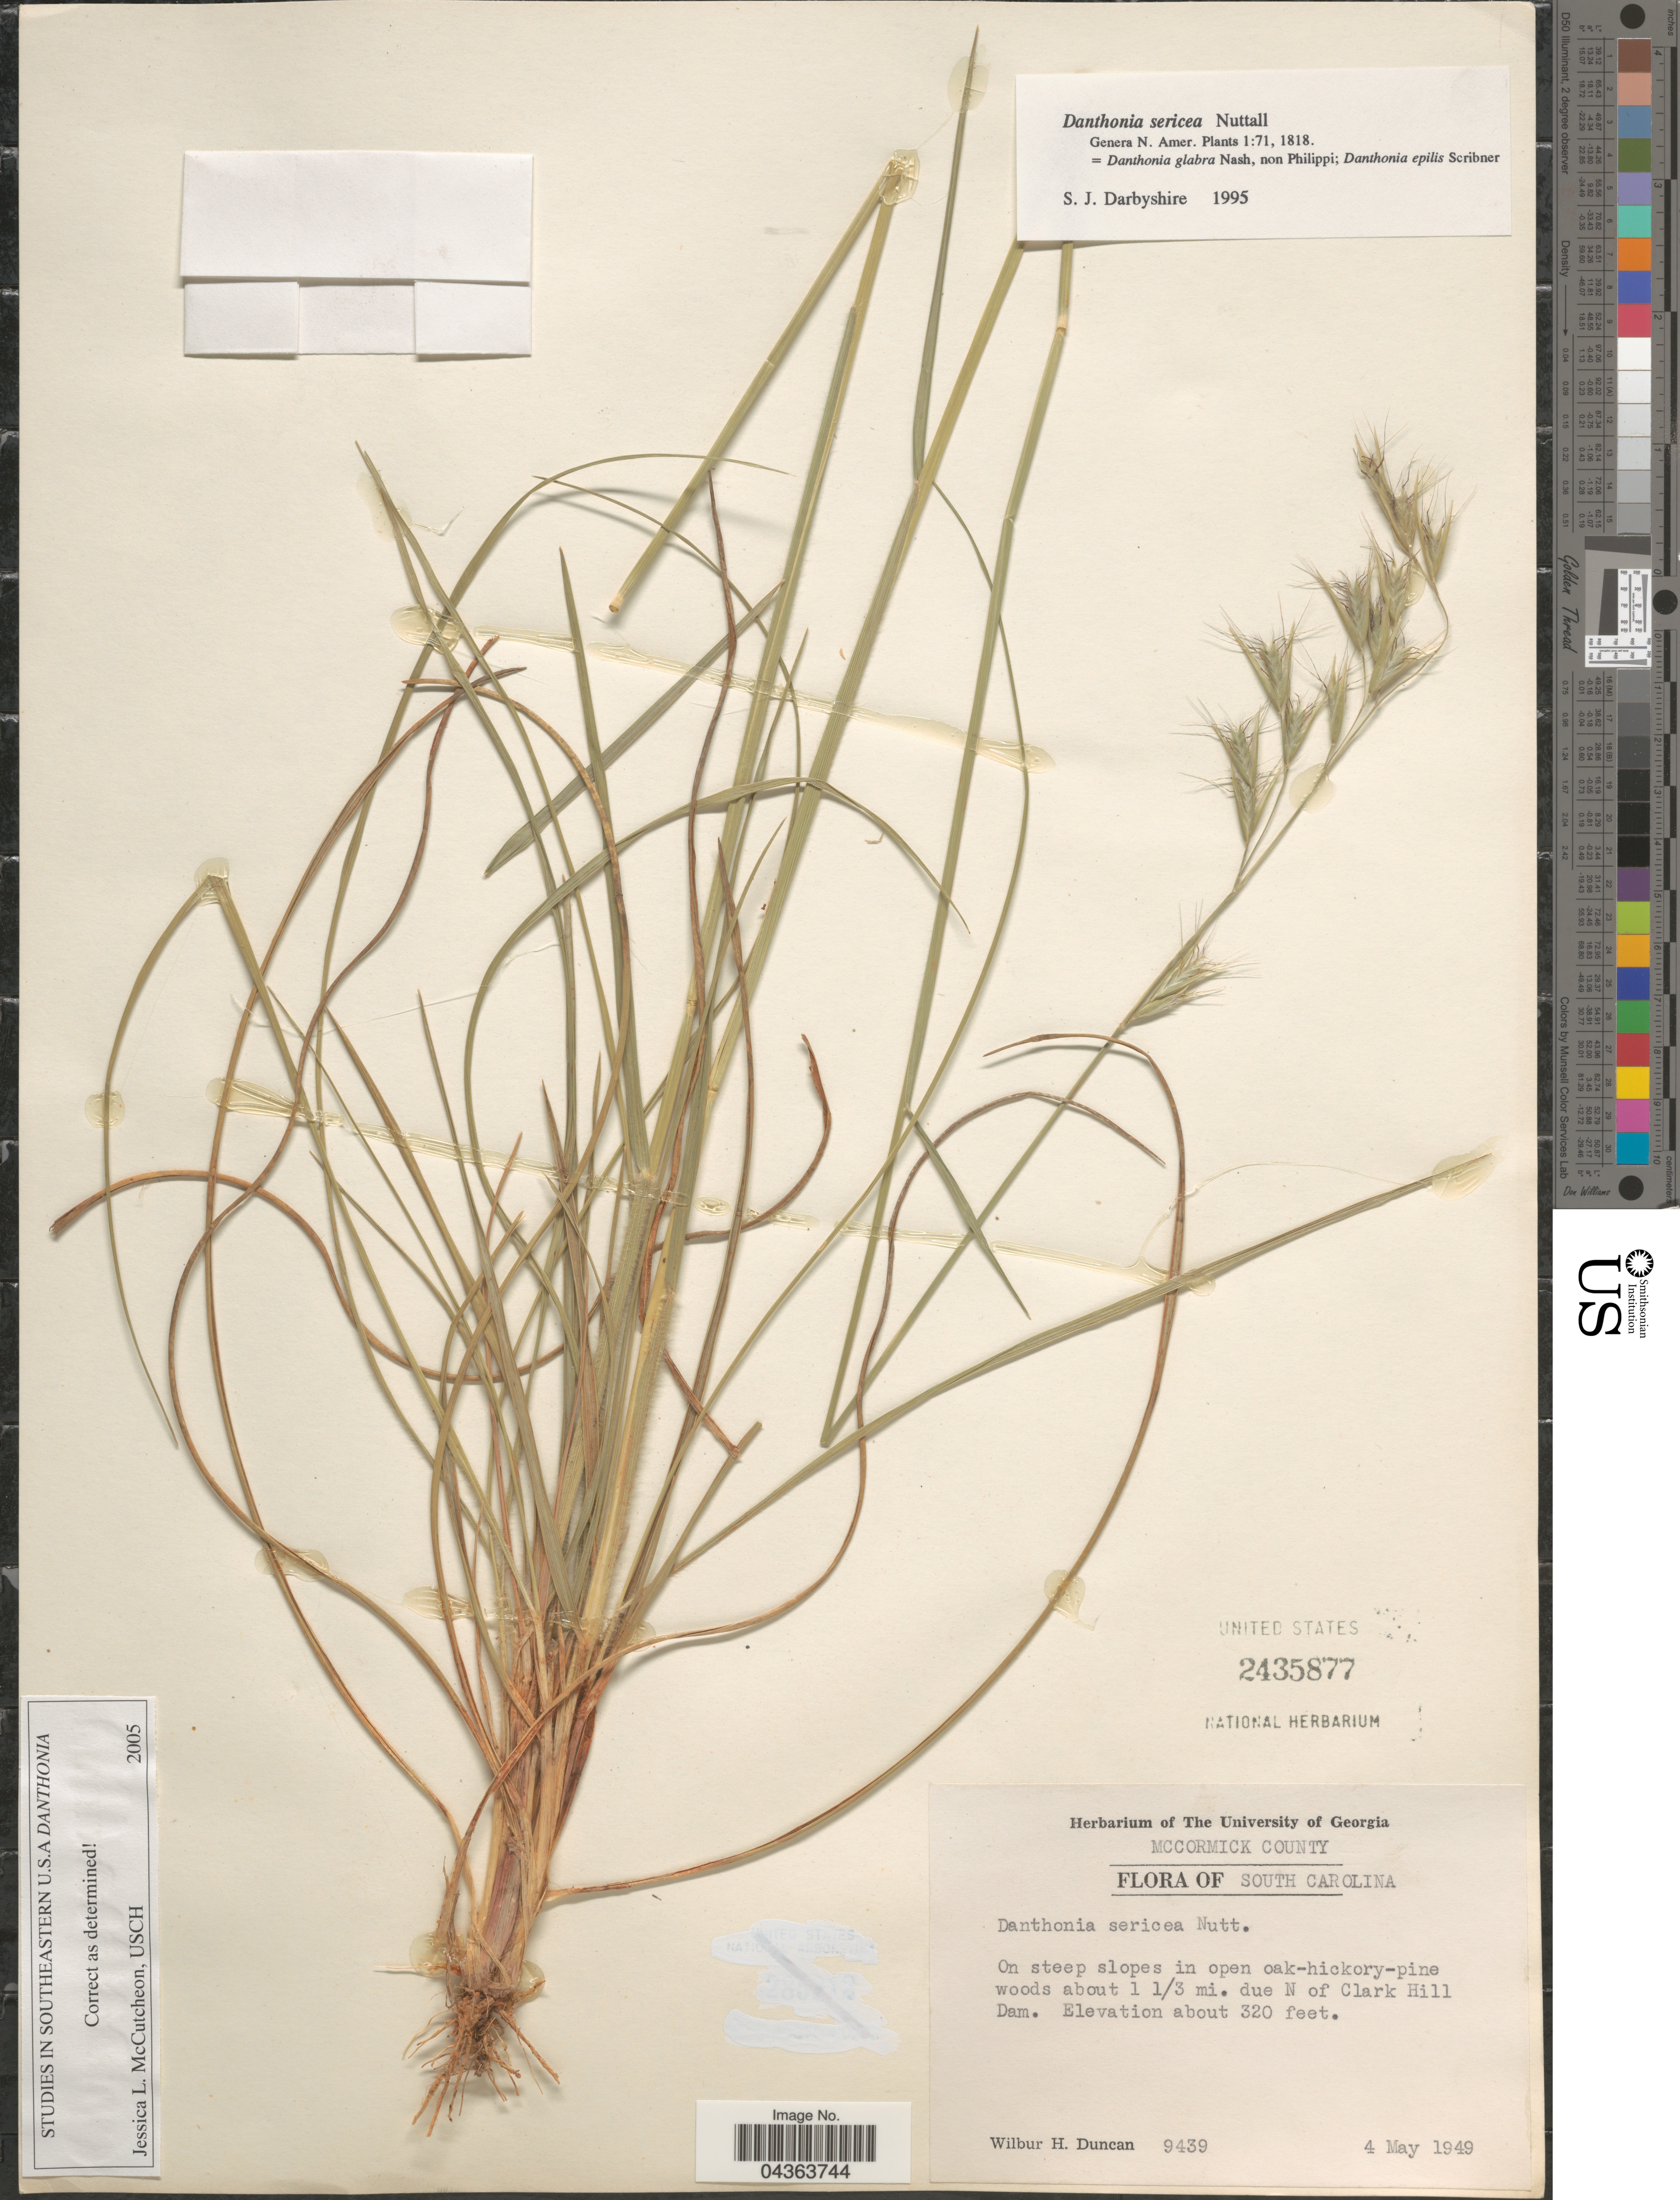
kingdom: Plantae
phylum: Tracheophyta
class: Liliopsida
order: Poales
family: Poaceae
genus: Danthonia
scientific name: Danthonia sericea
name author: Nutt.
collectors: W. H. Duncan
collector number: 9439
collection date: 1949-05-04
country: United States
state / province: South Carolina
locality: McCormick County. On steep slopes in open oak-hickory-pine woods about 1 1/3 mi. due N of Clark Hill Dam.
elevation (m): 98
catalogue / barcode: US 2435877